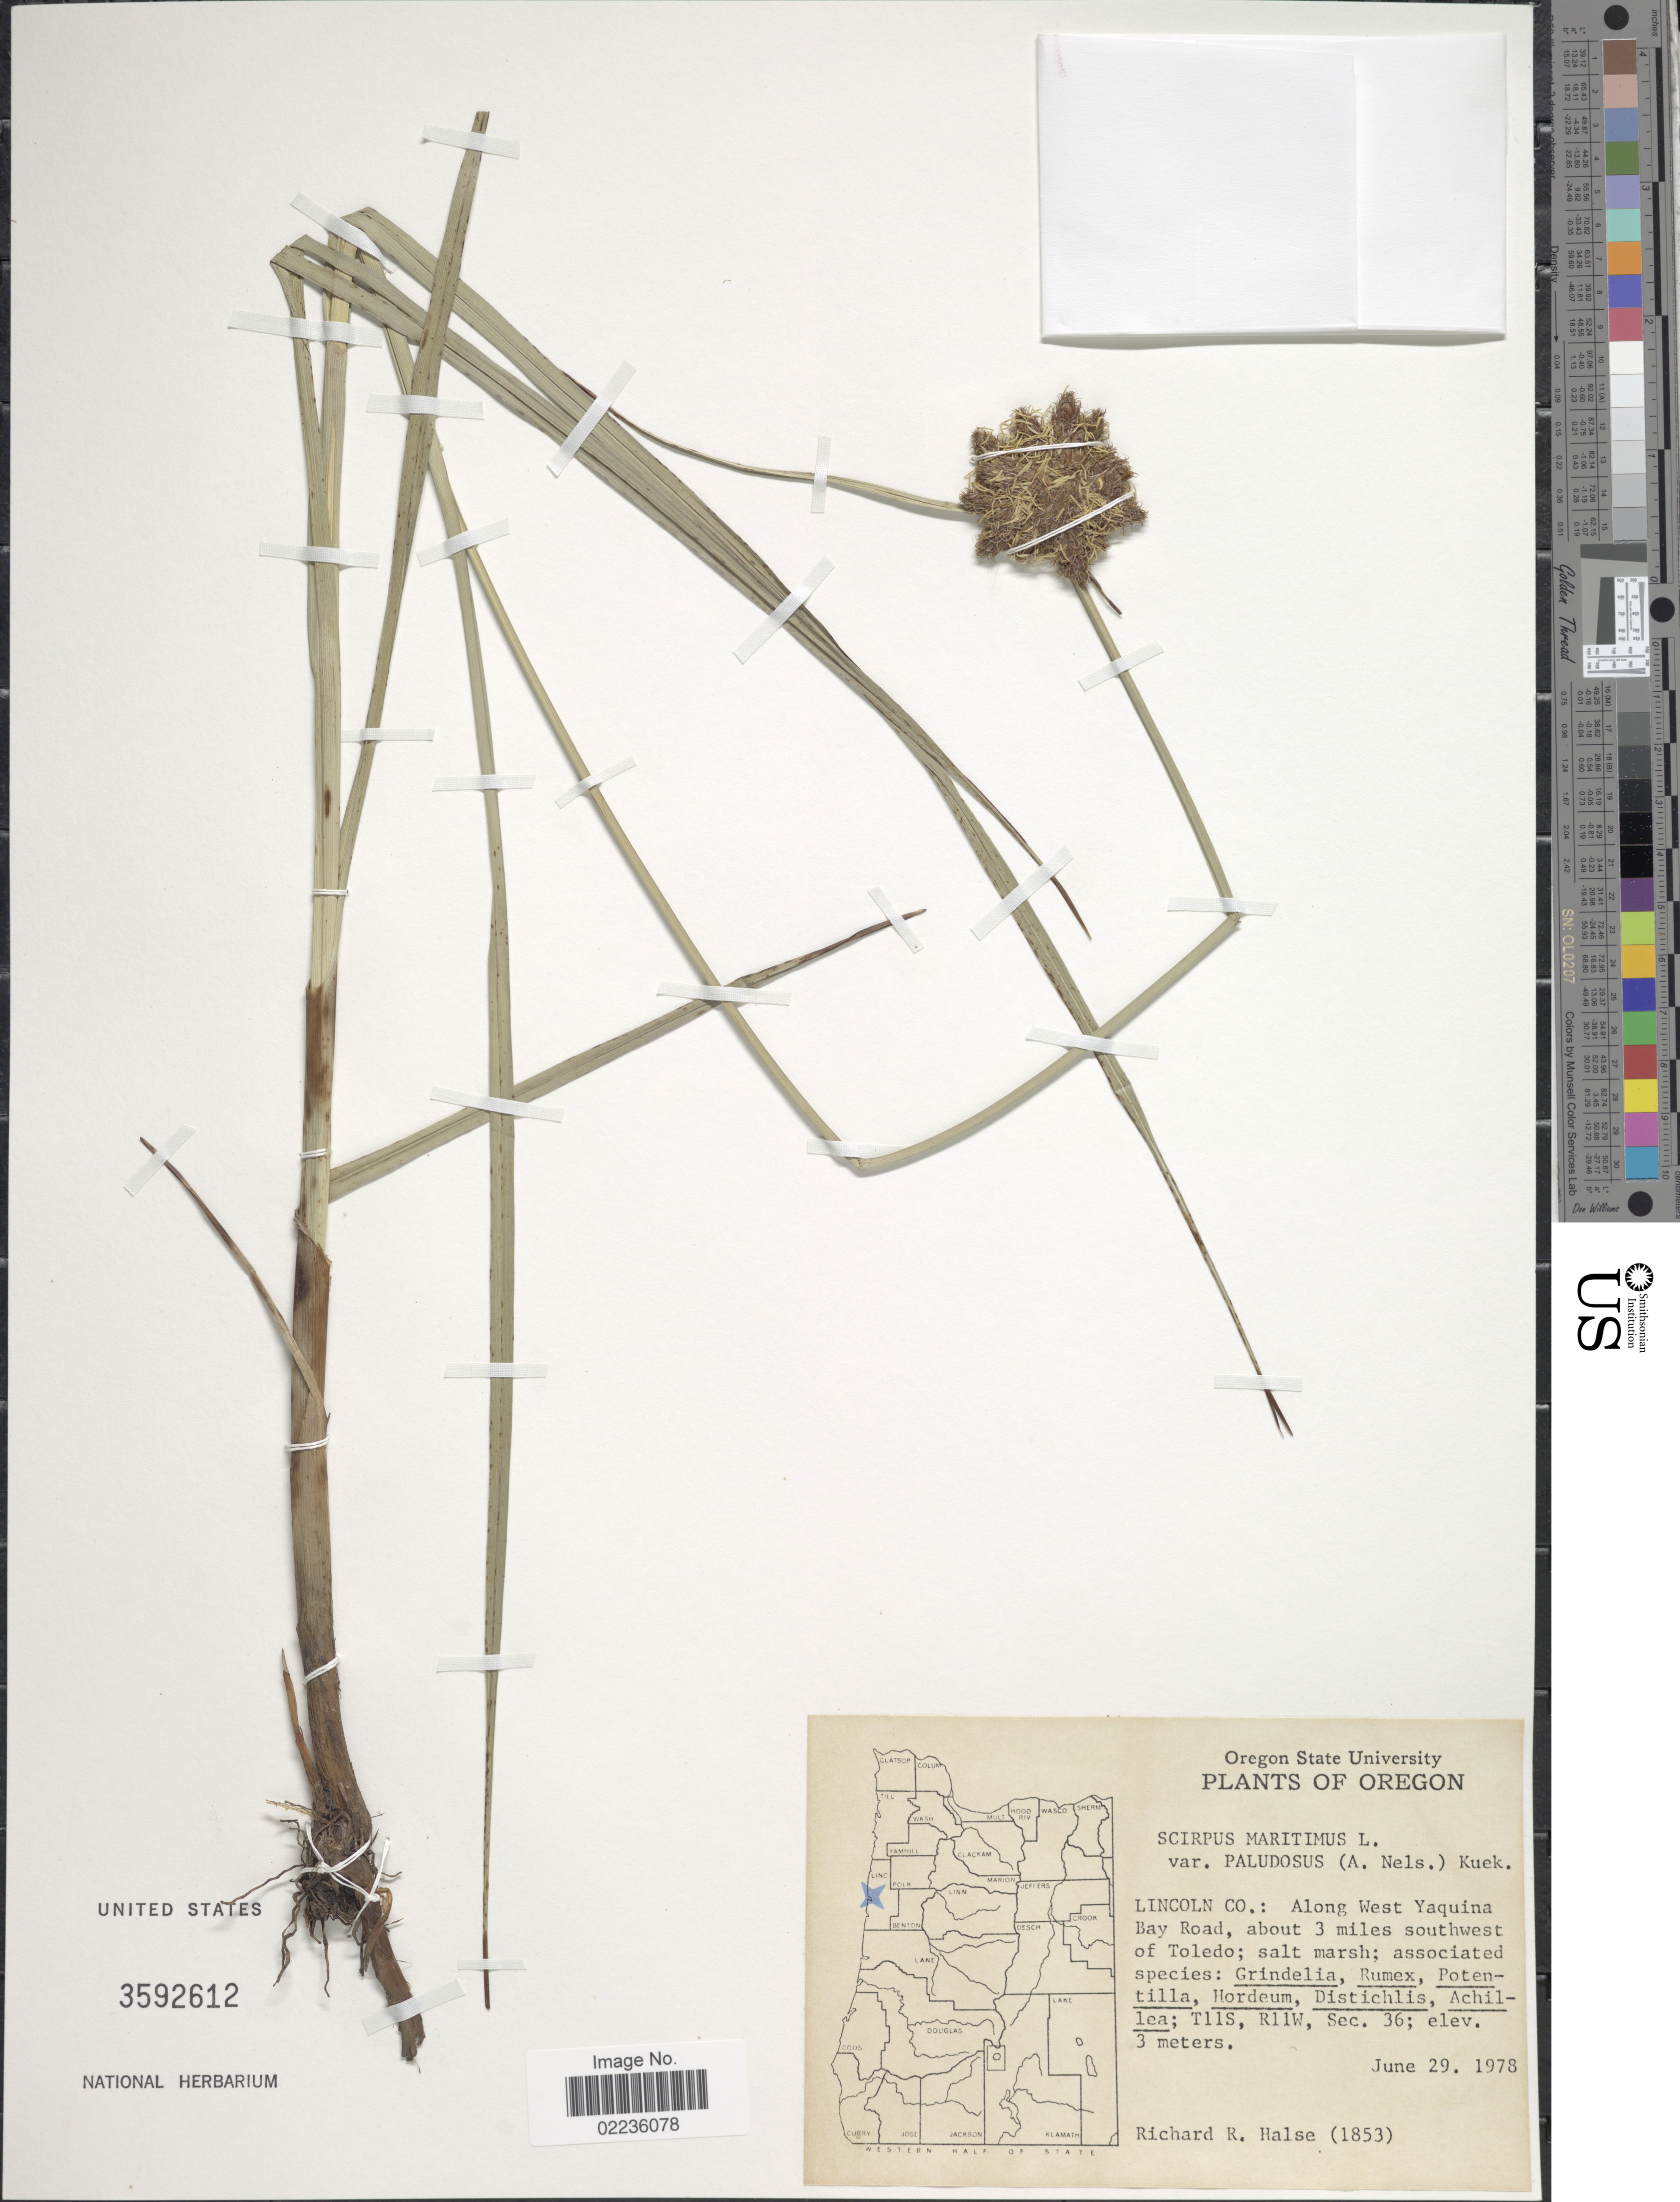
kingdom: Plantae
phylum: Tracheophyta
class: Liliopsida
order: Poales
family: Cyperaceae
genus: Bolboschoenus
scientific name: Bolboschoenus maritimus subsp. paludosus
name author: (A. Nelson) T. Koyama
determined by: Strong, M. T., (US), Smithsonian Institution - National Museum of Natural History (UNITED STATES)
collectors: R. Halse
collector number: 1853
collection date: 1978-06-29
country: United States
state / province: Oregon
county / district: Lincoln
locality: Lincoln Co.: Along West Yaquina Bay Road, about 3 miles southwest of Toledo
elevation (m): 3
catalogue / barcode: US 3592612